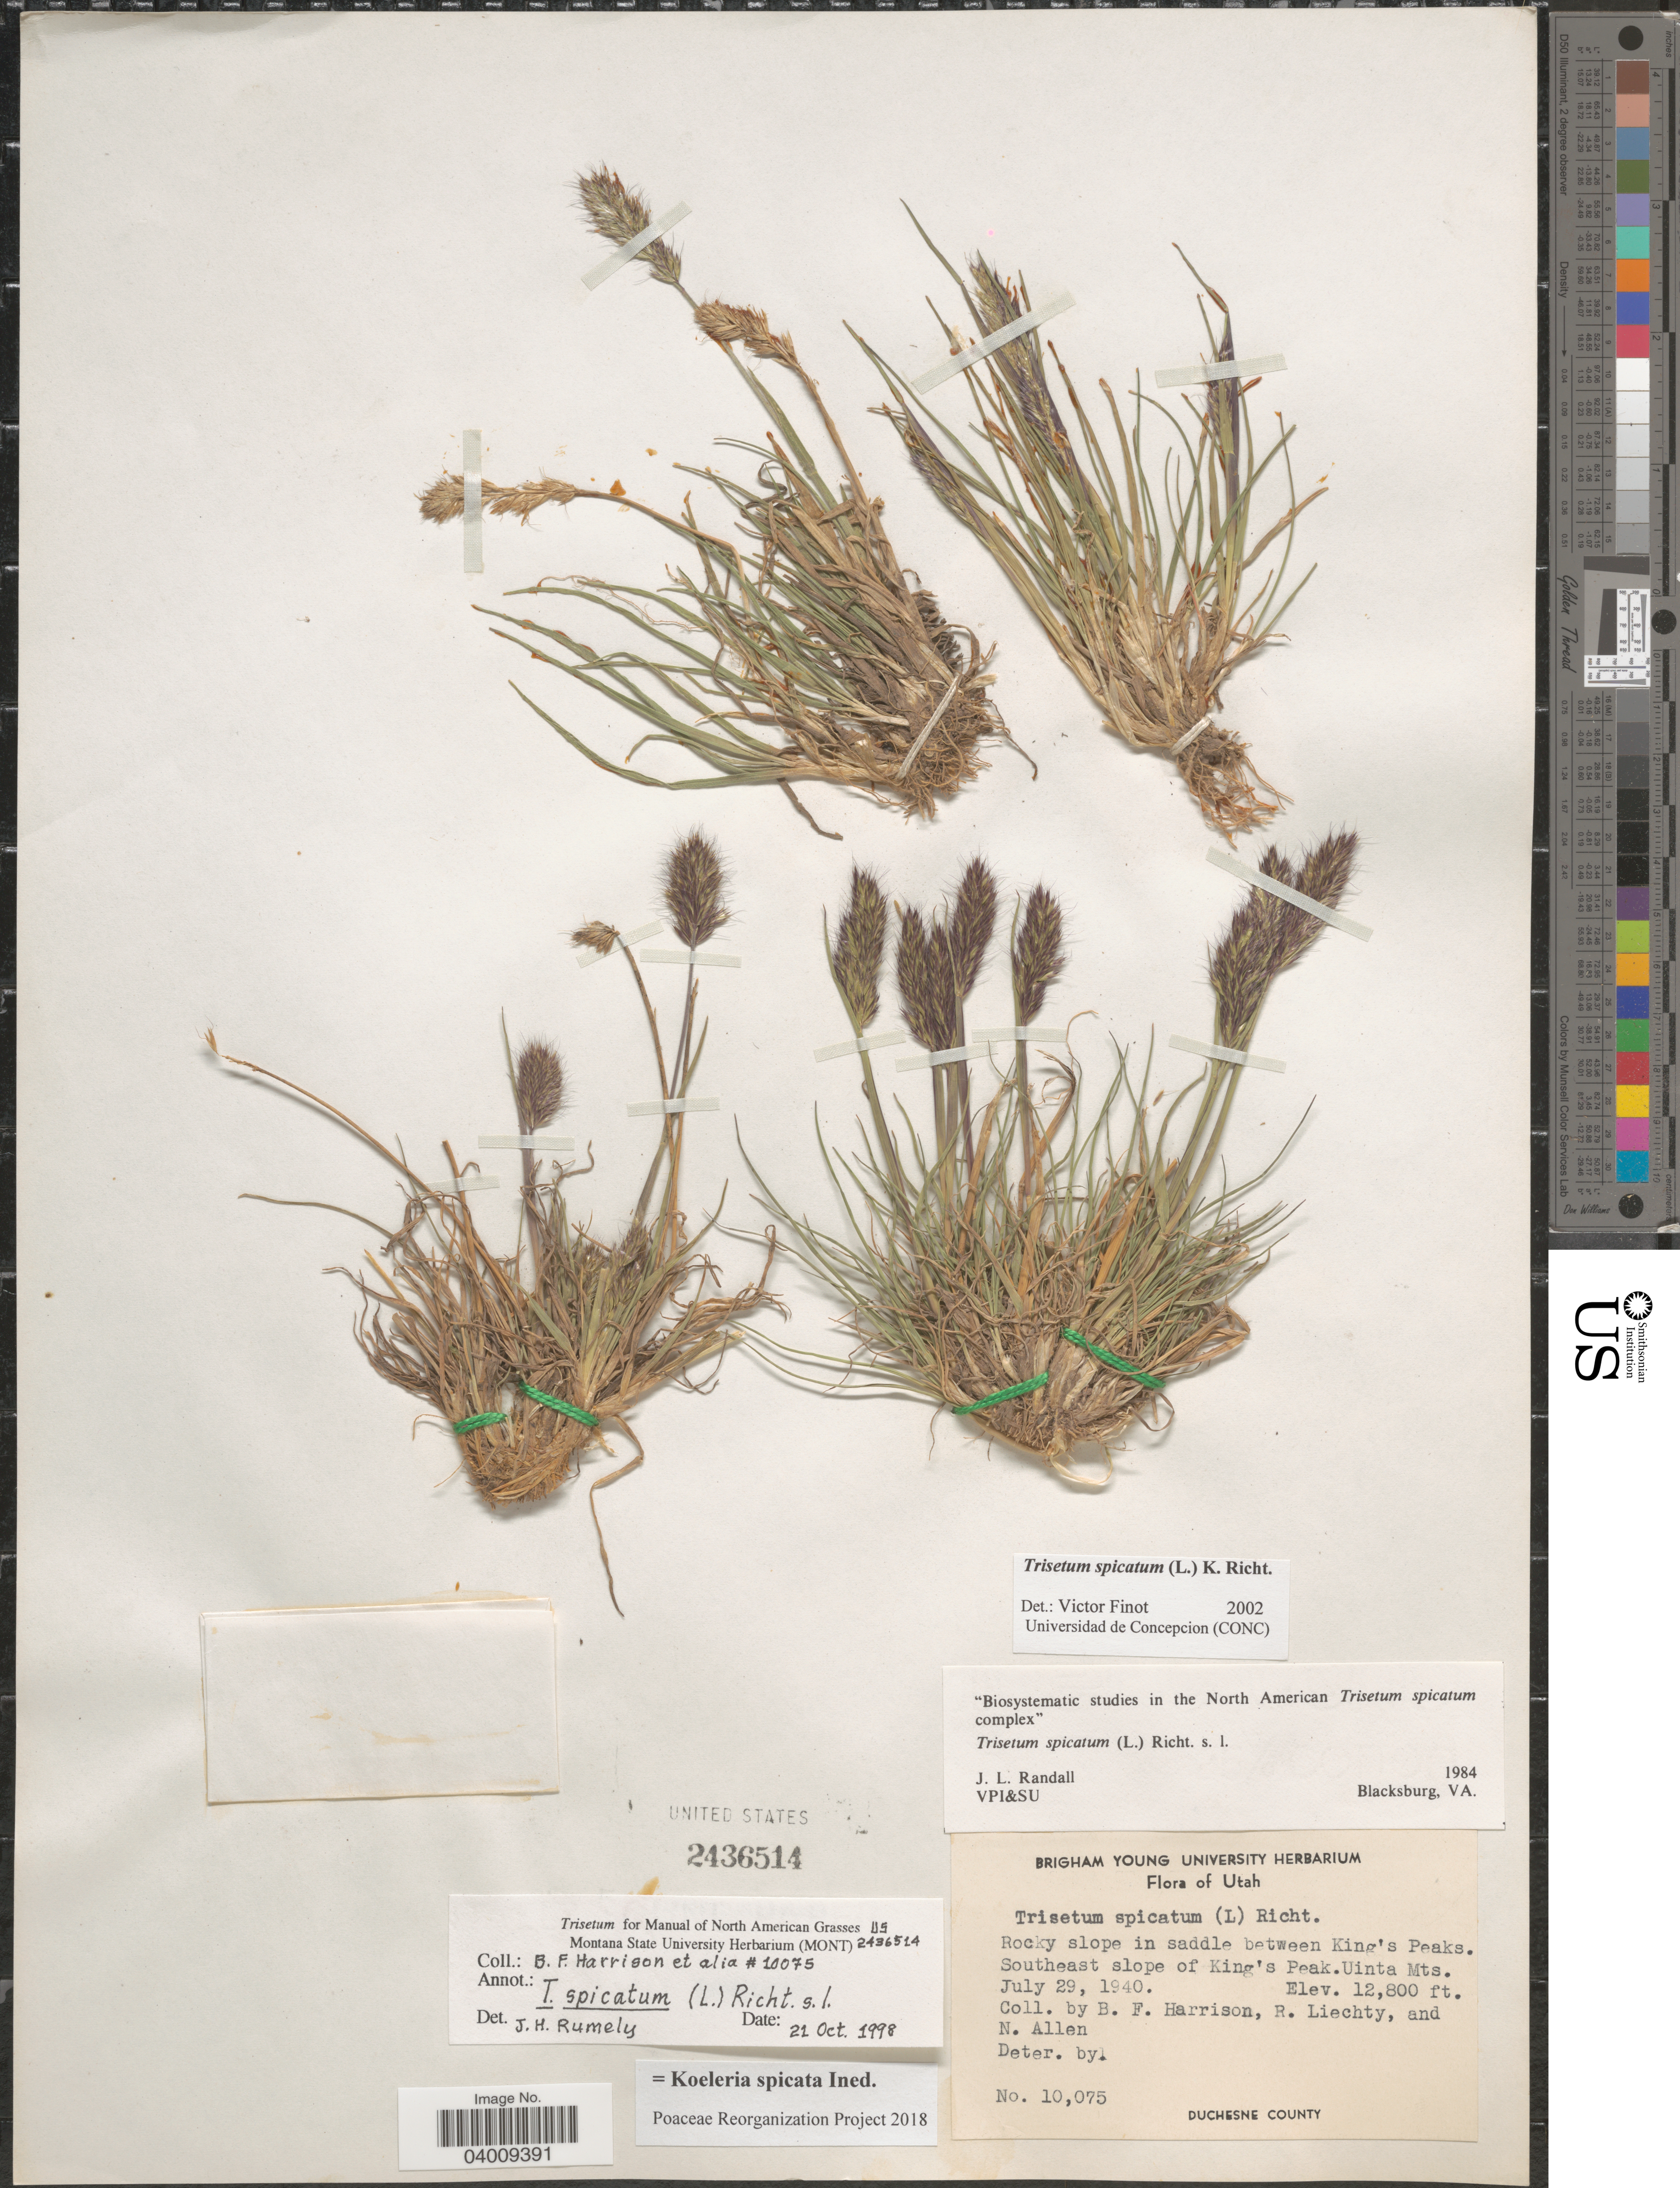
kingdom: Plantae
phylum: Tracheophyta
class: Liliopsida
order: Poales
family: Poaceae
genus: Koeleria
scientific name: Koeleria spicata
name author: (L.) Barberá et al.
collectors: B. F. Harrison, R. Liechty & N. Allen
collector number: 10075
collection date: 1940-07-29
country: United States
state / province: Utah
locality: In saddle between King's Peaks. Southeast slope of King's Peak. Uinta Mts. Duchesne County.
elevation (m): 3901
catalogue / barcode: US 2436514